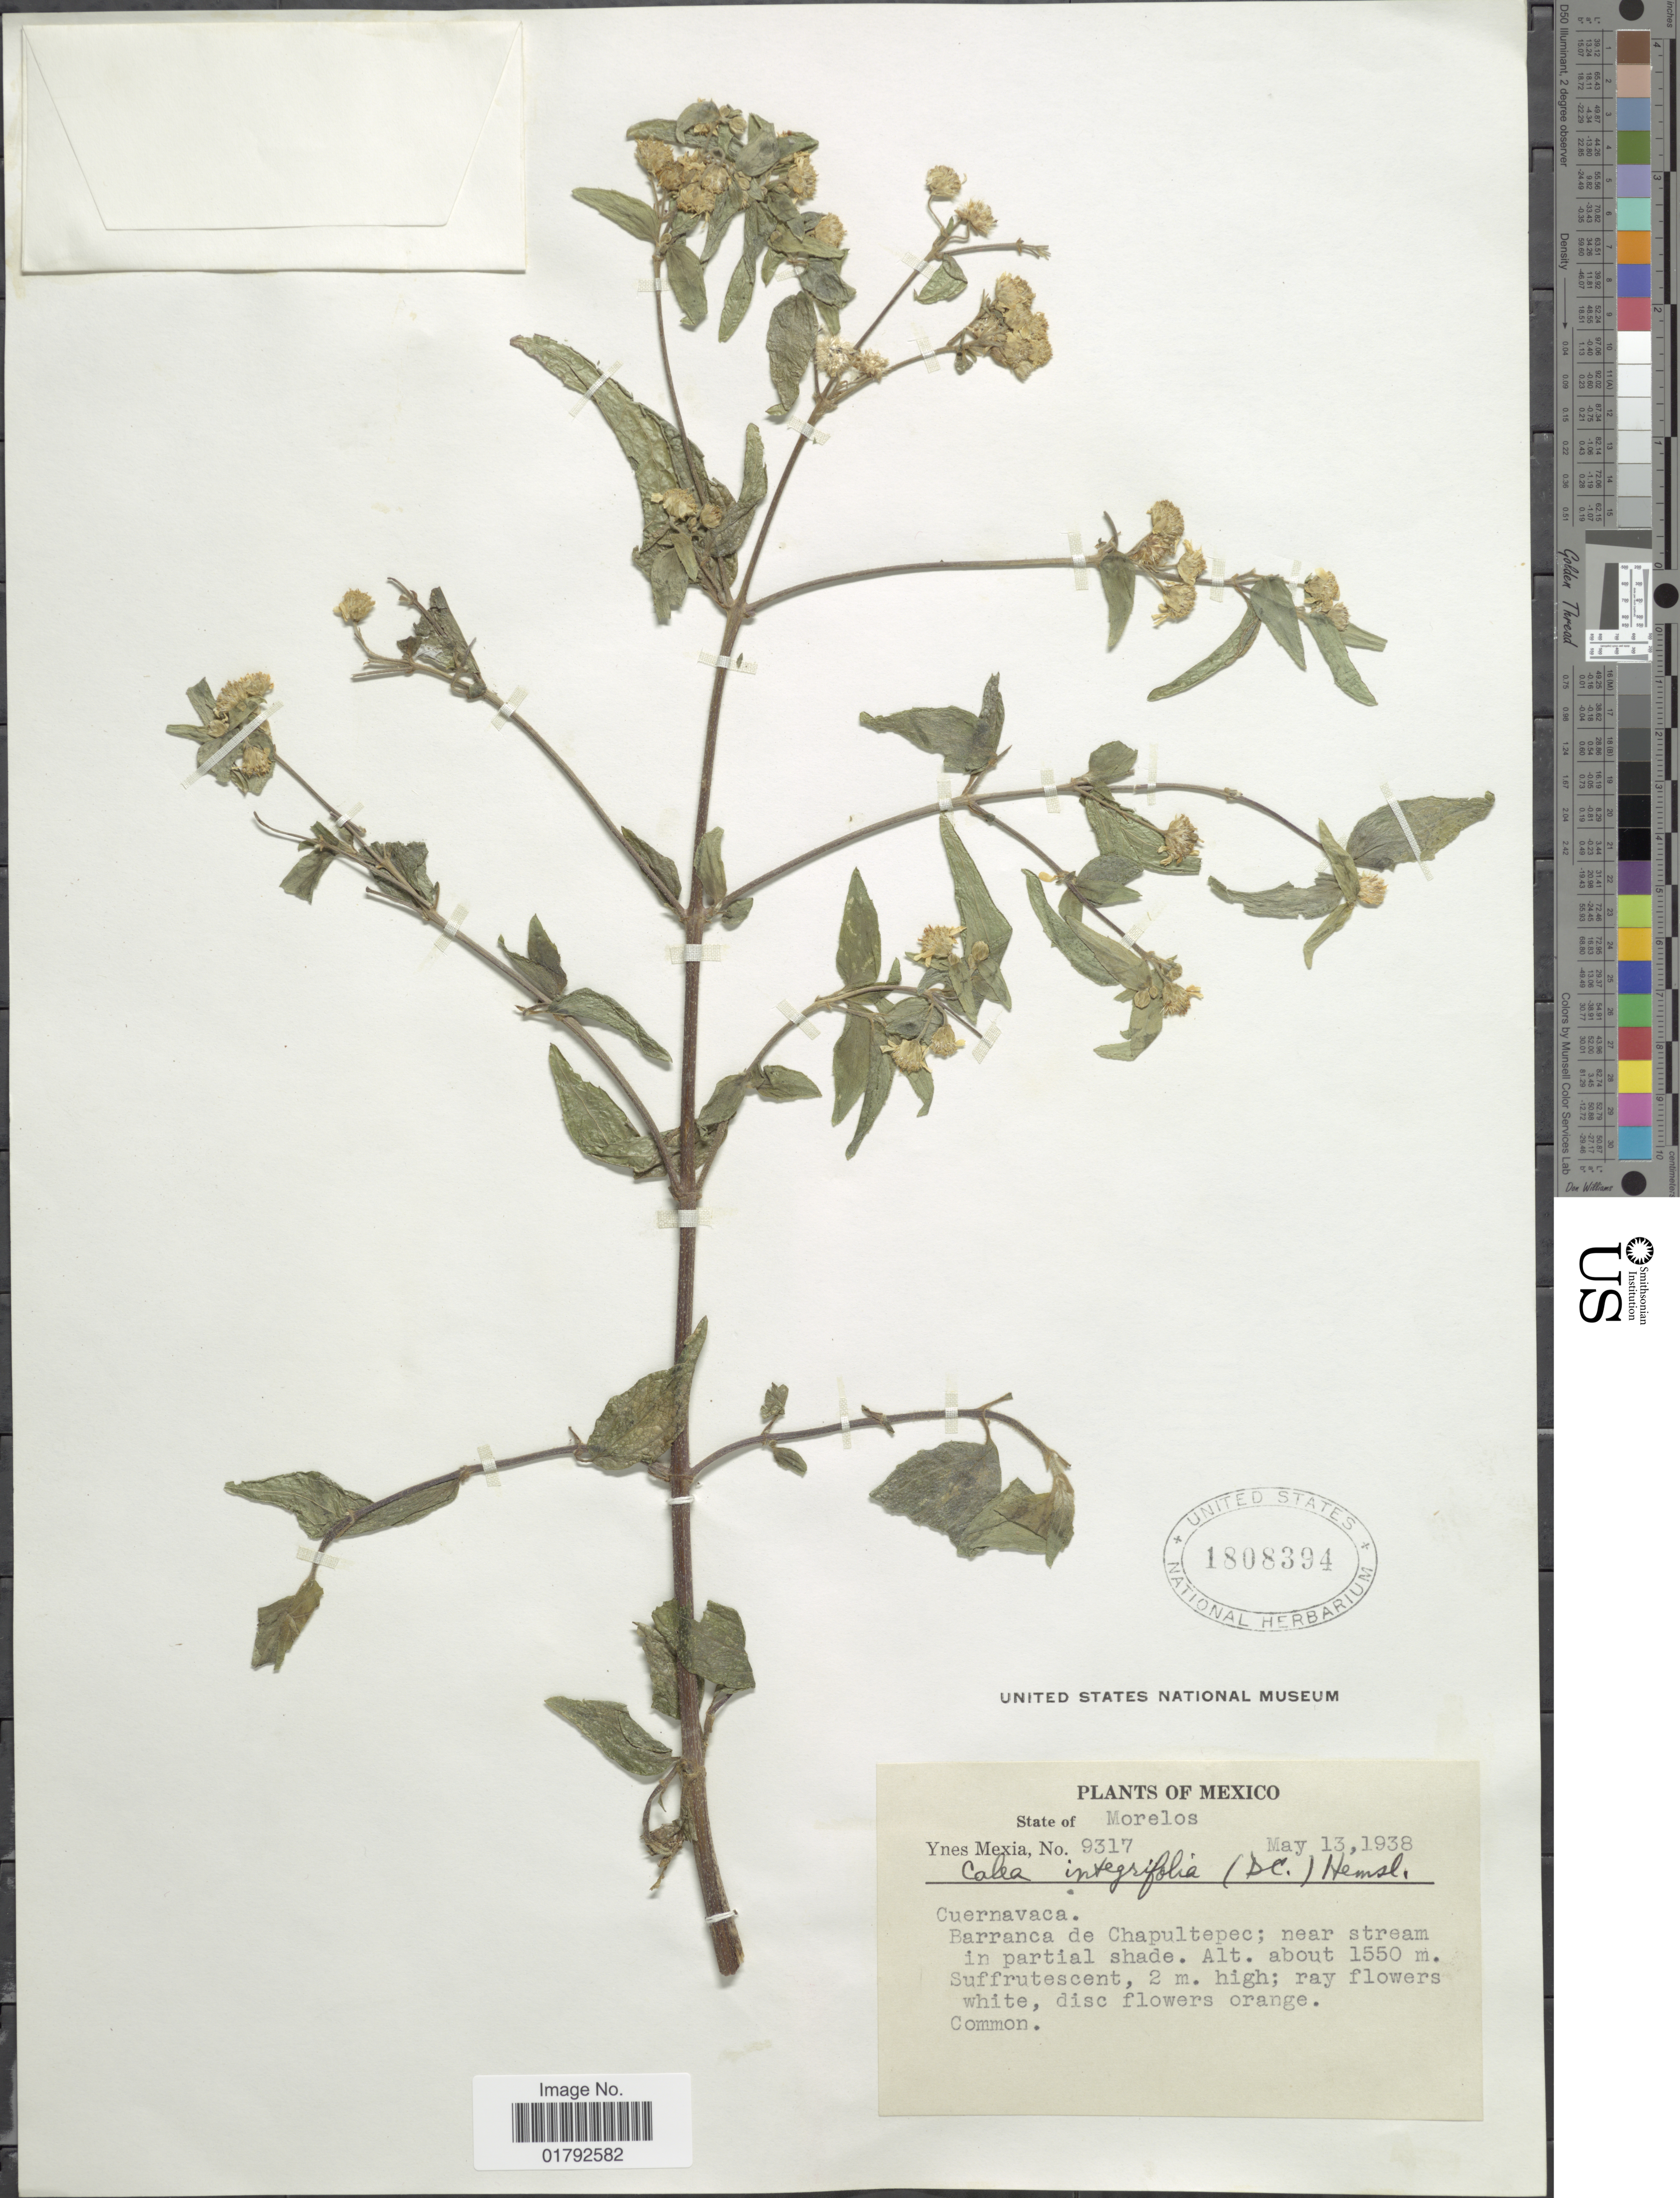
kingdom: Plantae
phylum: Tracheophyta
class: Magnoliopsida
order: Asterales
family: Asteraceae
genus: Alloispermum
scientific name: Alloispermum integrifolium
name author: (DC.) H. Rob.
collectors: Y. Mexia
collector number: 9317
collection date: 1938-05-13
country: Mexico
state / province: Morelos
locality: Cuernavaca, barranca de Chapultepec; near stream in partial shade.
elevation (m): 1550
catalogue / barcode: US 1808394